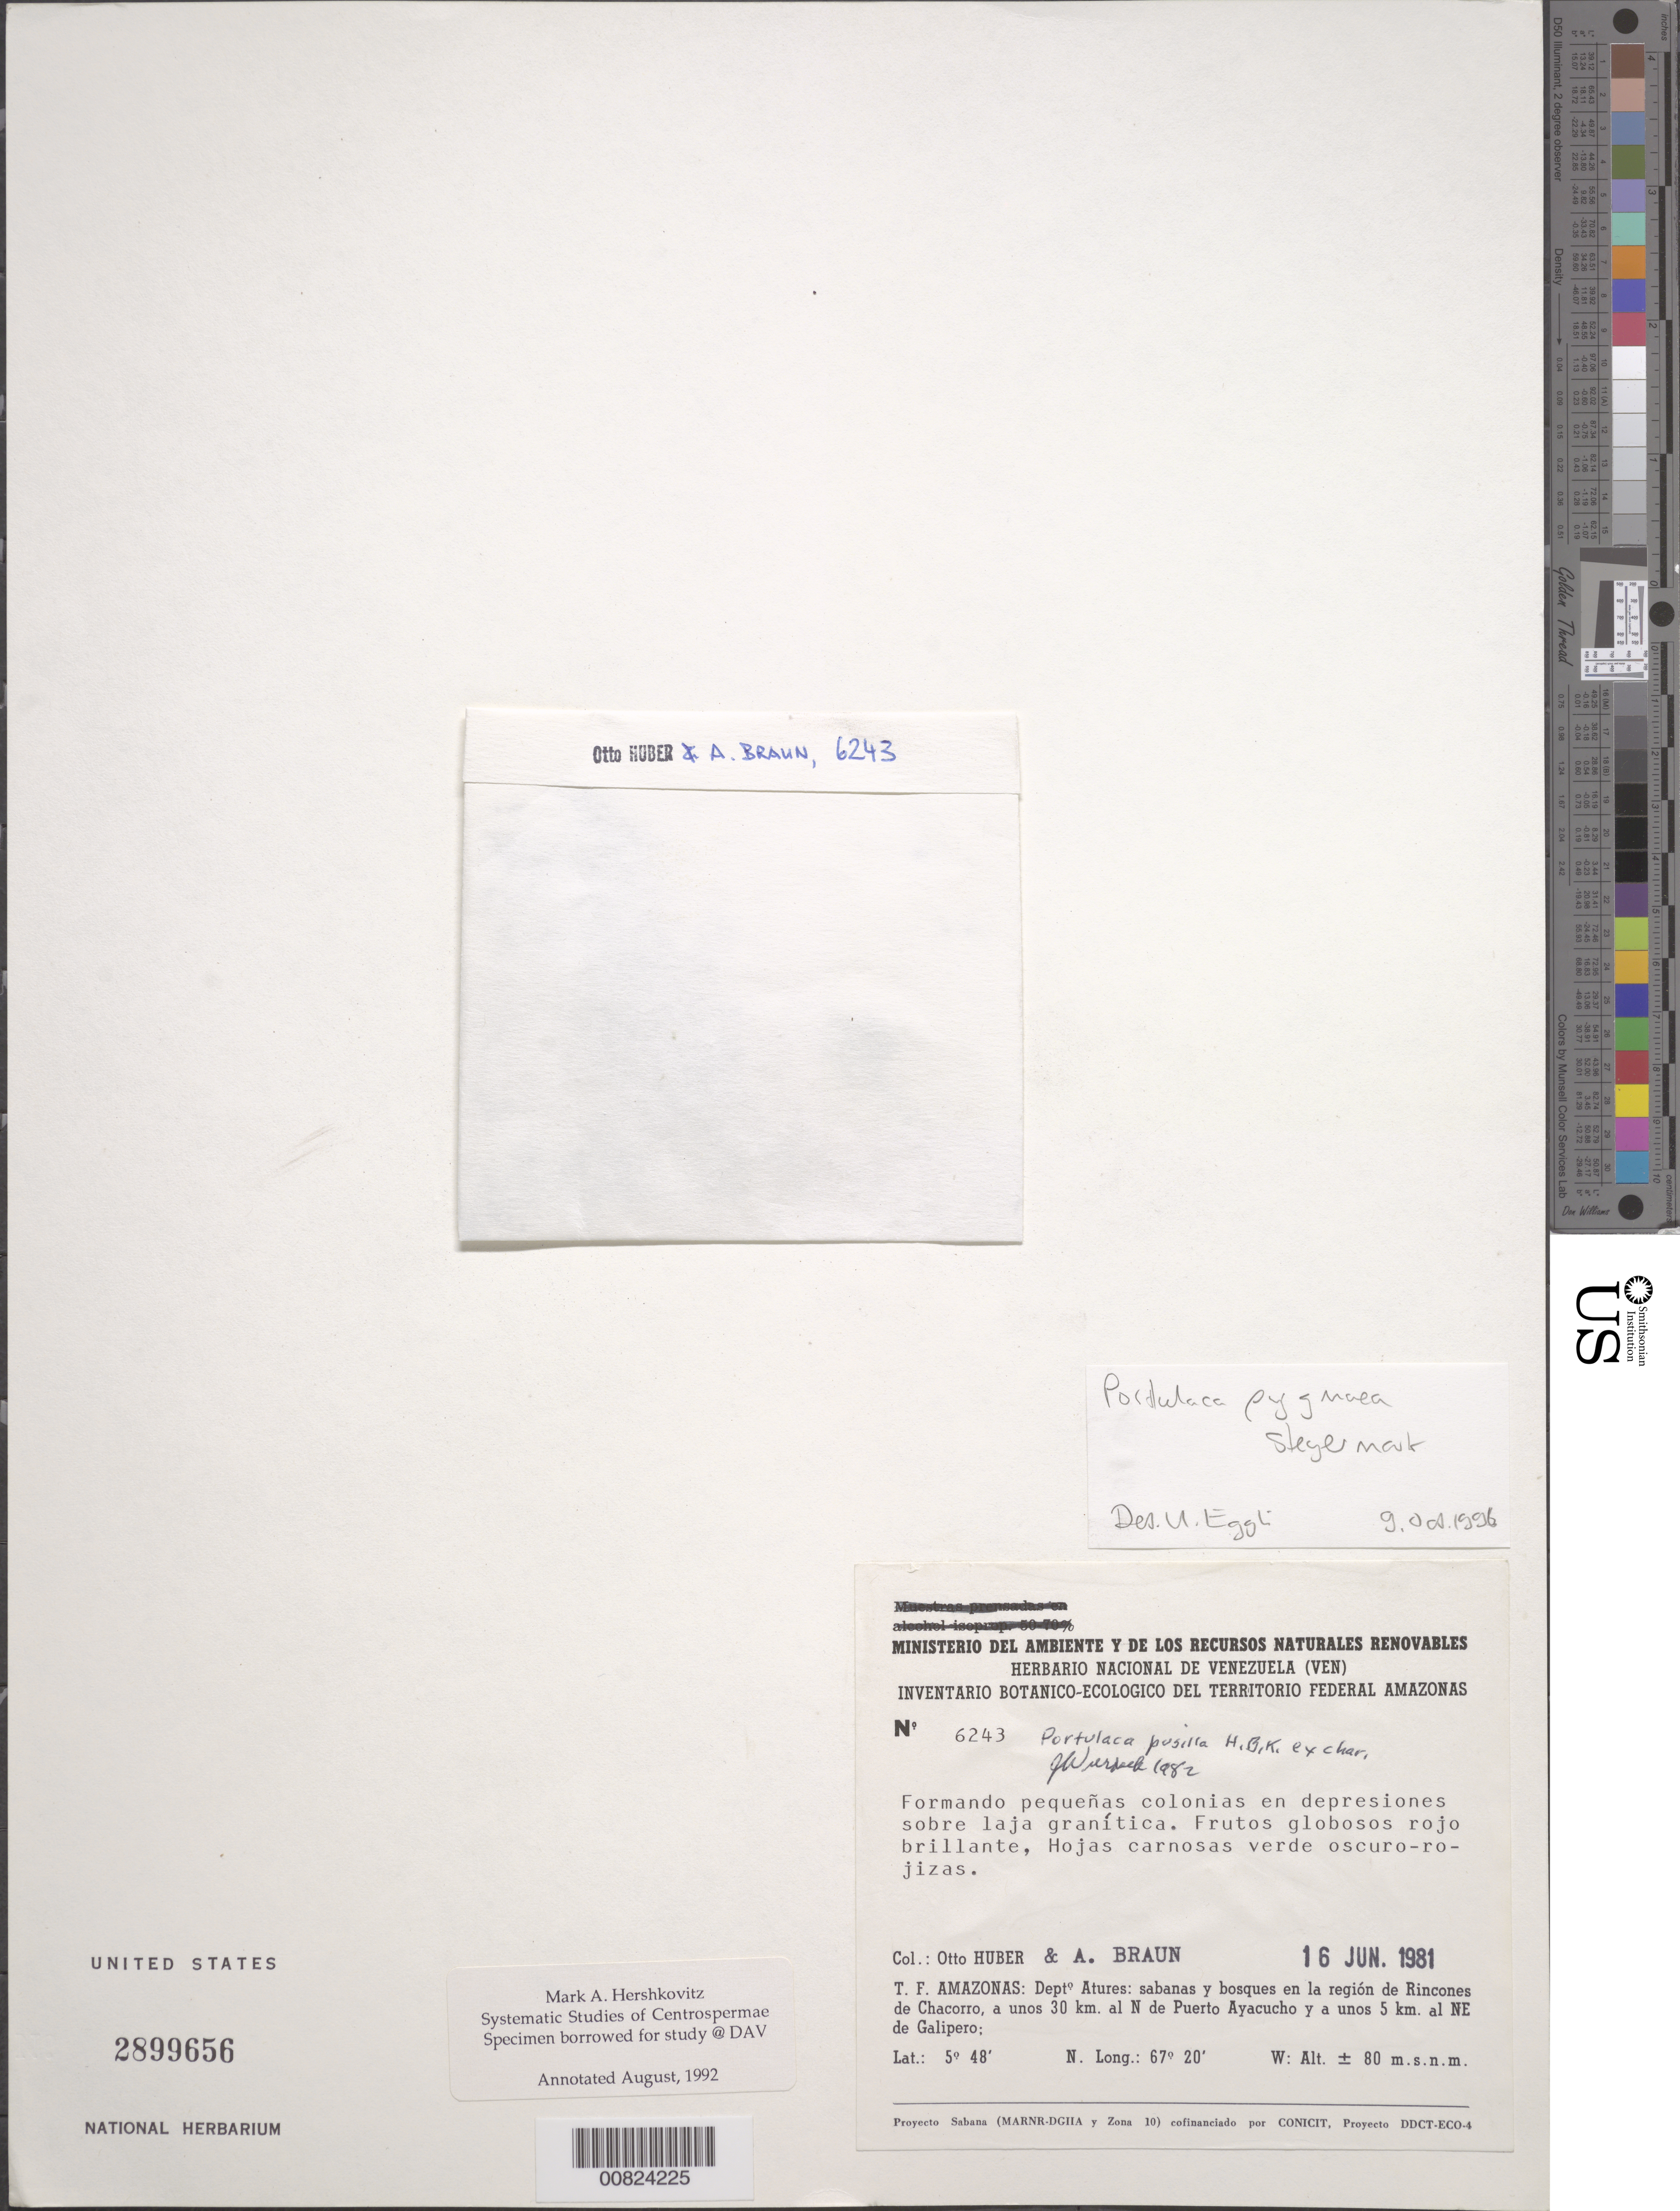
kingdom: Plantae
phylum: Tracheophyta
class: Magnoliopsida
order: Caryophyllales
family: Portulacaceae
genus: Portulaca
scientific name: Portulaca pygmaea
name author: Steyerm.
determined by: Eggli, U.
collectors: O. Huber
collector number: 6243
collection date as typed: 16-Jun-81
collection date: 1981-06-16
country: Venezuela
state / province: Amazonas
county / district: Atures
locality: Rincones de Chacorro, 30 km N of Puerto Ayacucho, 5 km NE of Galipero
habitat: En depresiones sobre laja granítica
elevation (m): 80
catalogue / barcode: US 2899656